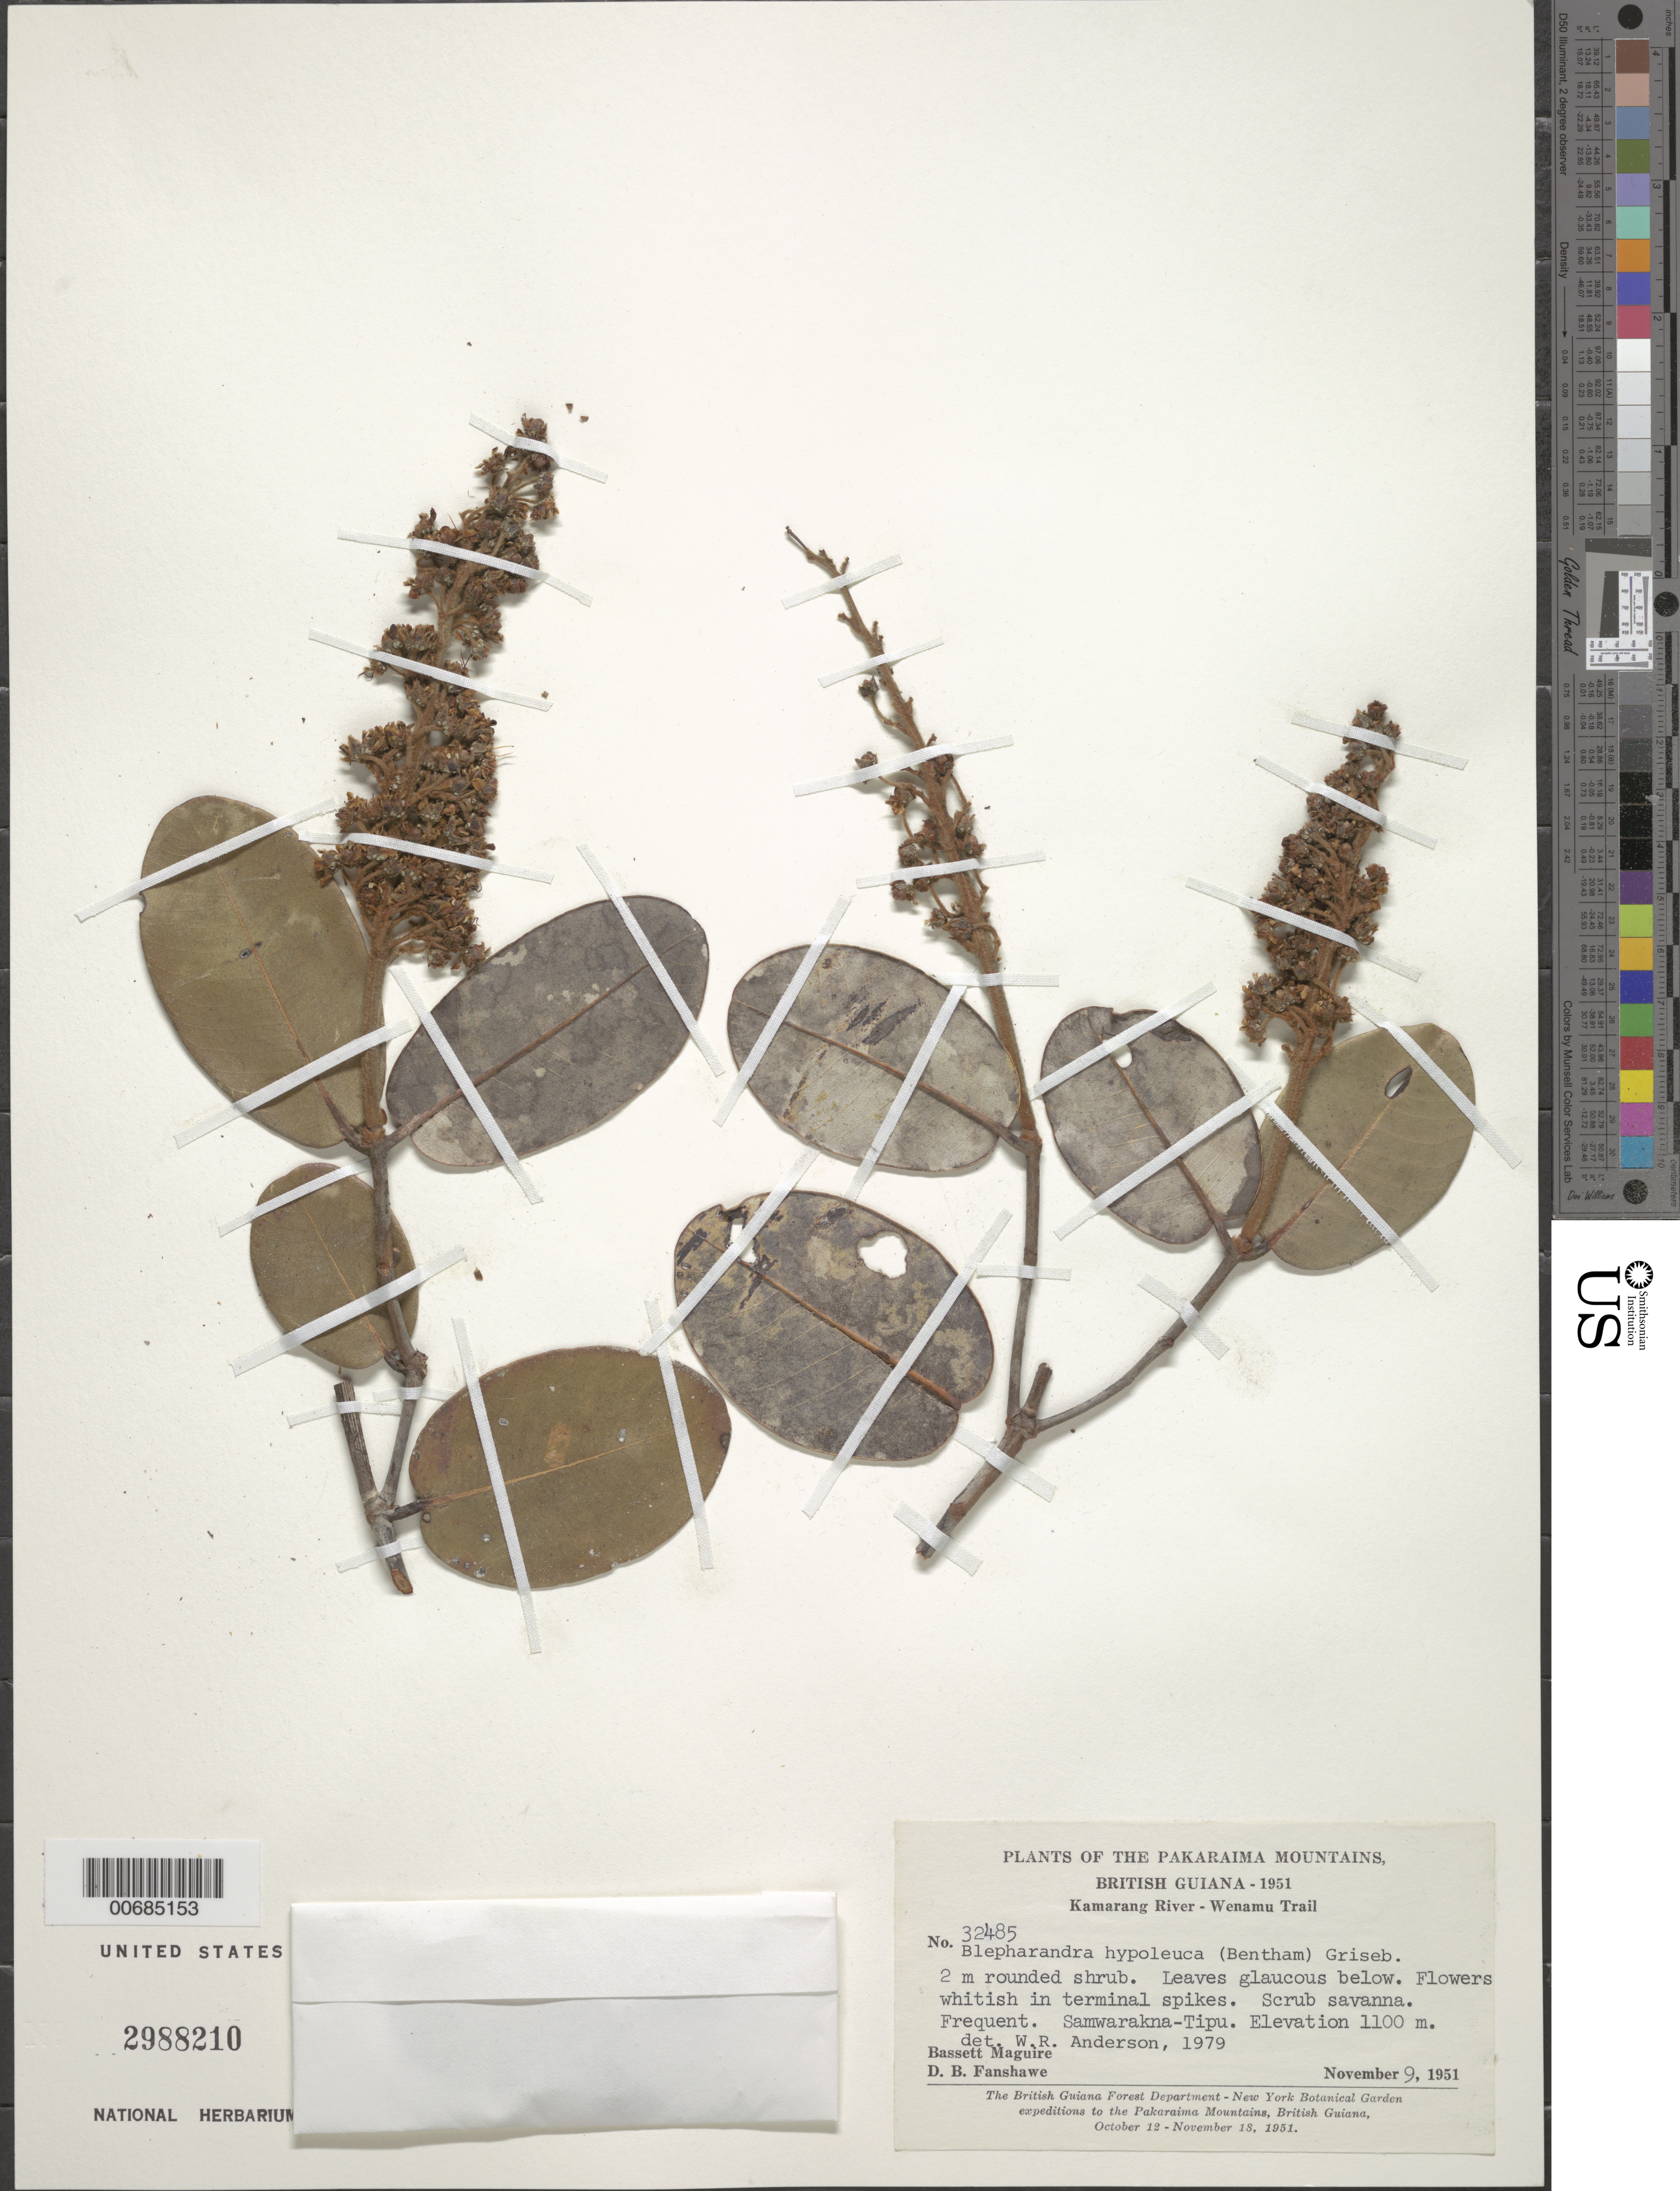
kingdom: Plantae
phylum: Tracheophyta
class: Magnoliopsida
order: Malpighiales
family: Malpighiaceae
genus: Blepharandra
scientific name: Blepharandra hypoleuca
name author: (Benth.) Griseb.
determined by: Anderson, W. R., (MICH), University of Michigan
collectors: B. Maguire & D. B. Fanshawe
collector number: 32485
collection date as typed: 9-Nov-51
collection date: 1951-11-09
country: Guyana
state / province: Cuyuni-Mazaruni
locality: Samwarakna-tipu (Holi-tipu), Kamarang River - Wenamu Trail, Pakaraima Mts.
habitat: Scrub savanna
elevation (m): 1100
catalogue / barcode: US 2988210